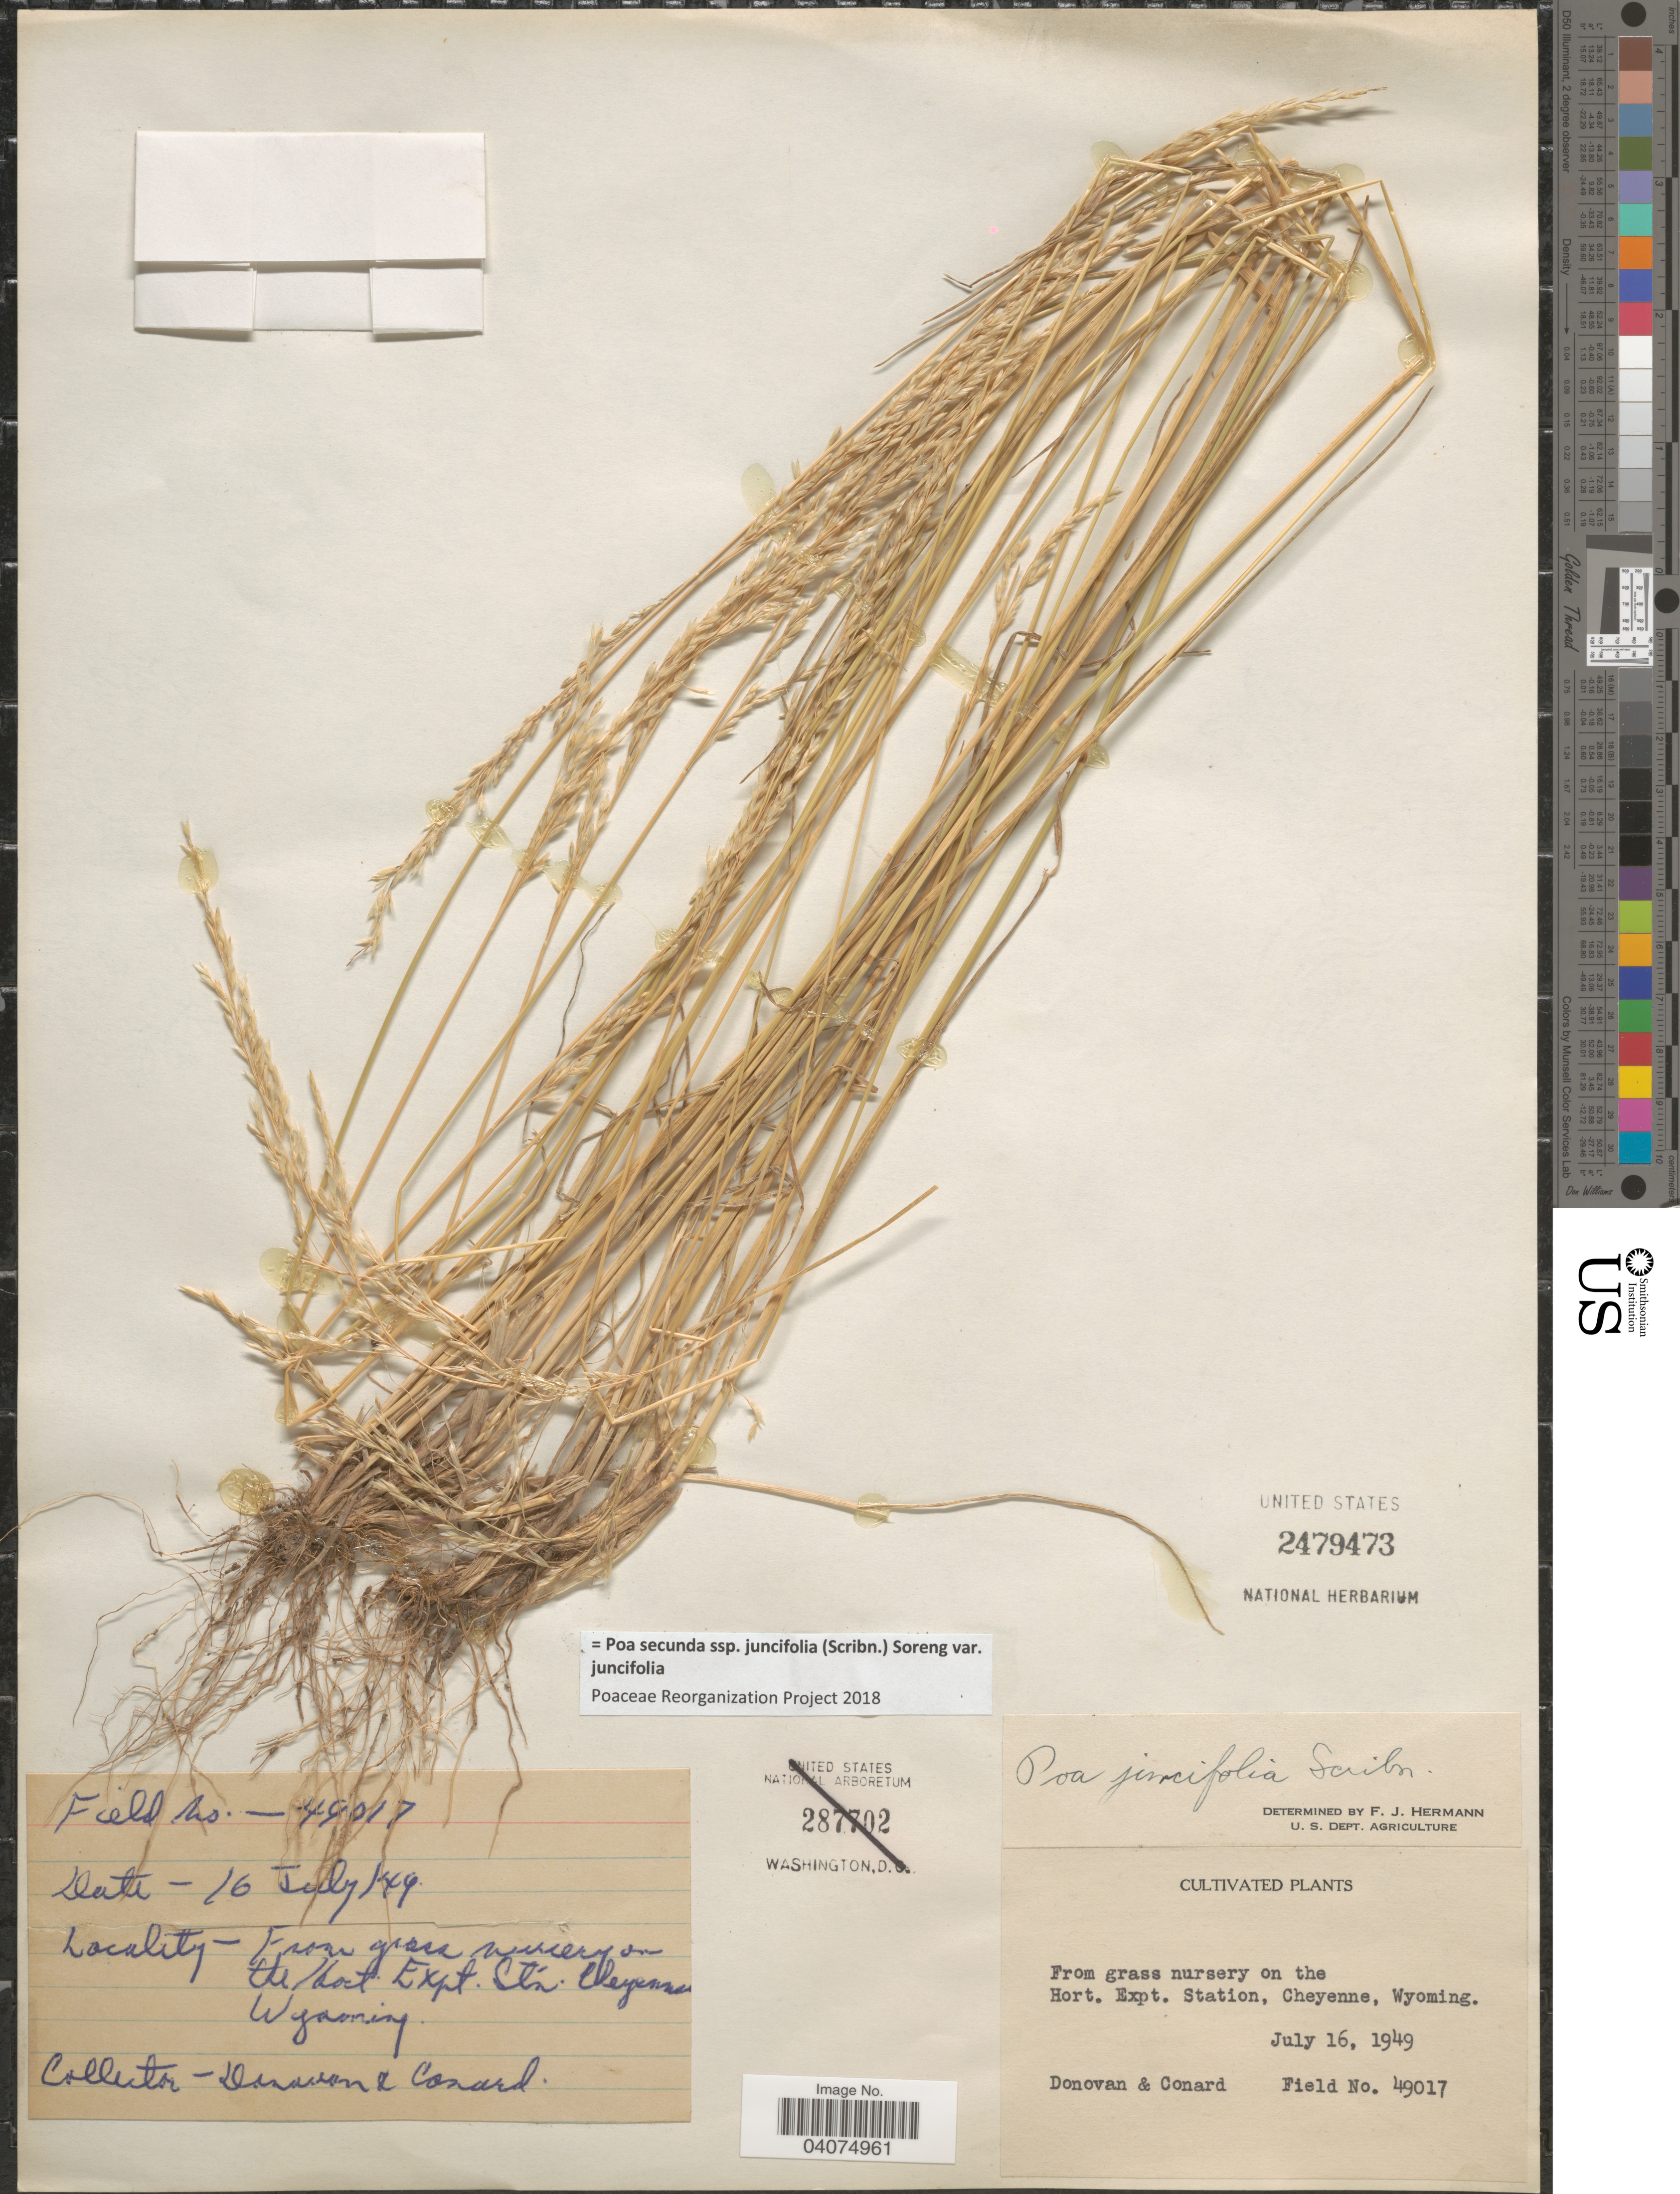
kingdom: Plantae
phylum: Tracheophyta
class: Liliopsida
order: Poales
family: Poaceae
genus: Poa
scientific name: Poa secunda subsp. juncifolia var. juncifolia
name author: (Scribn.) Soreng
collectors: -. Donovan & H. S. Conard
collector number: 49017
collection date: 1949-07-16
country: United States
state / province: Wyoming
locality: Grass nursery on the Hort. Expt. Station, Cheyenne.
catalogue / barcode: US 2479473